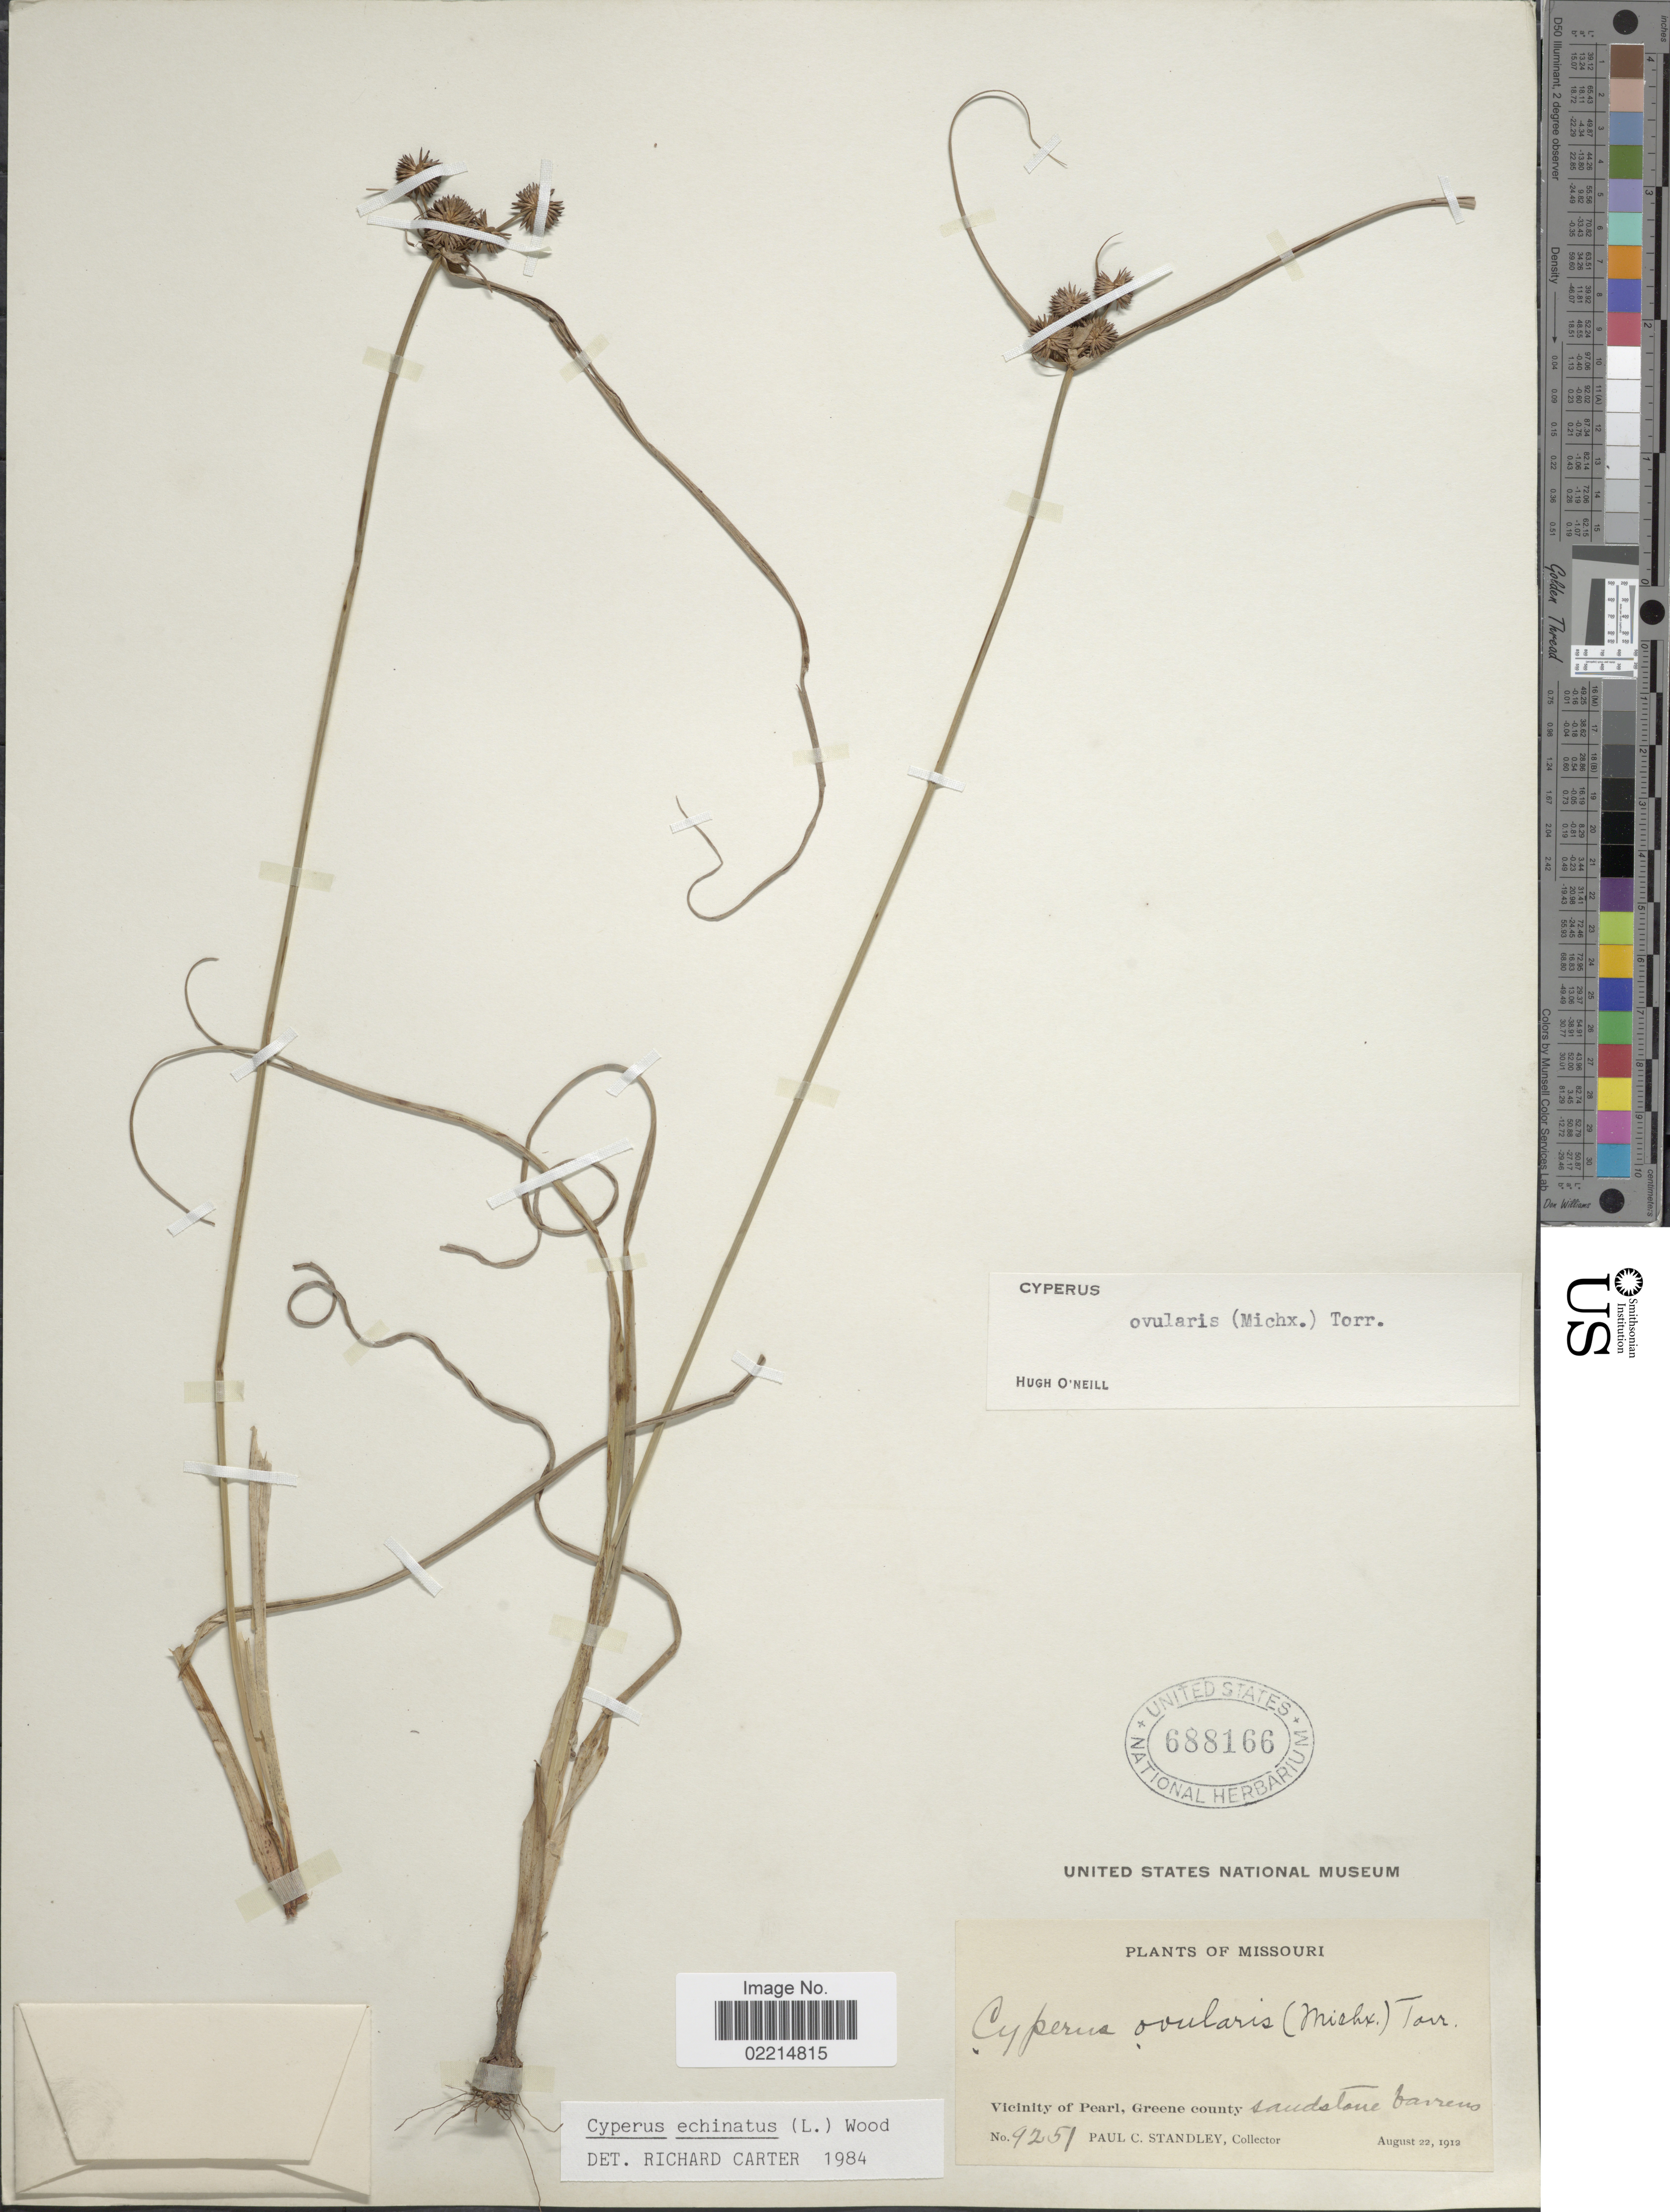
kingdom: Plantae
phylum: Tracheophyta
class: Liliopsida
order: Poales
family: Cyperaceae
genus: Cyperus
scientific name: Cyperus echinatus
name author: (L.) Alph. Wood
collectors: P. C. Standley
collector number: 9251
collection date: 1912-08-22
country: United States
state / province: Missouri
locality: Vicinity of Pearl, Greene county, sandstone barrens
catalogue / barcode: US 688166